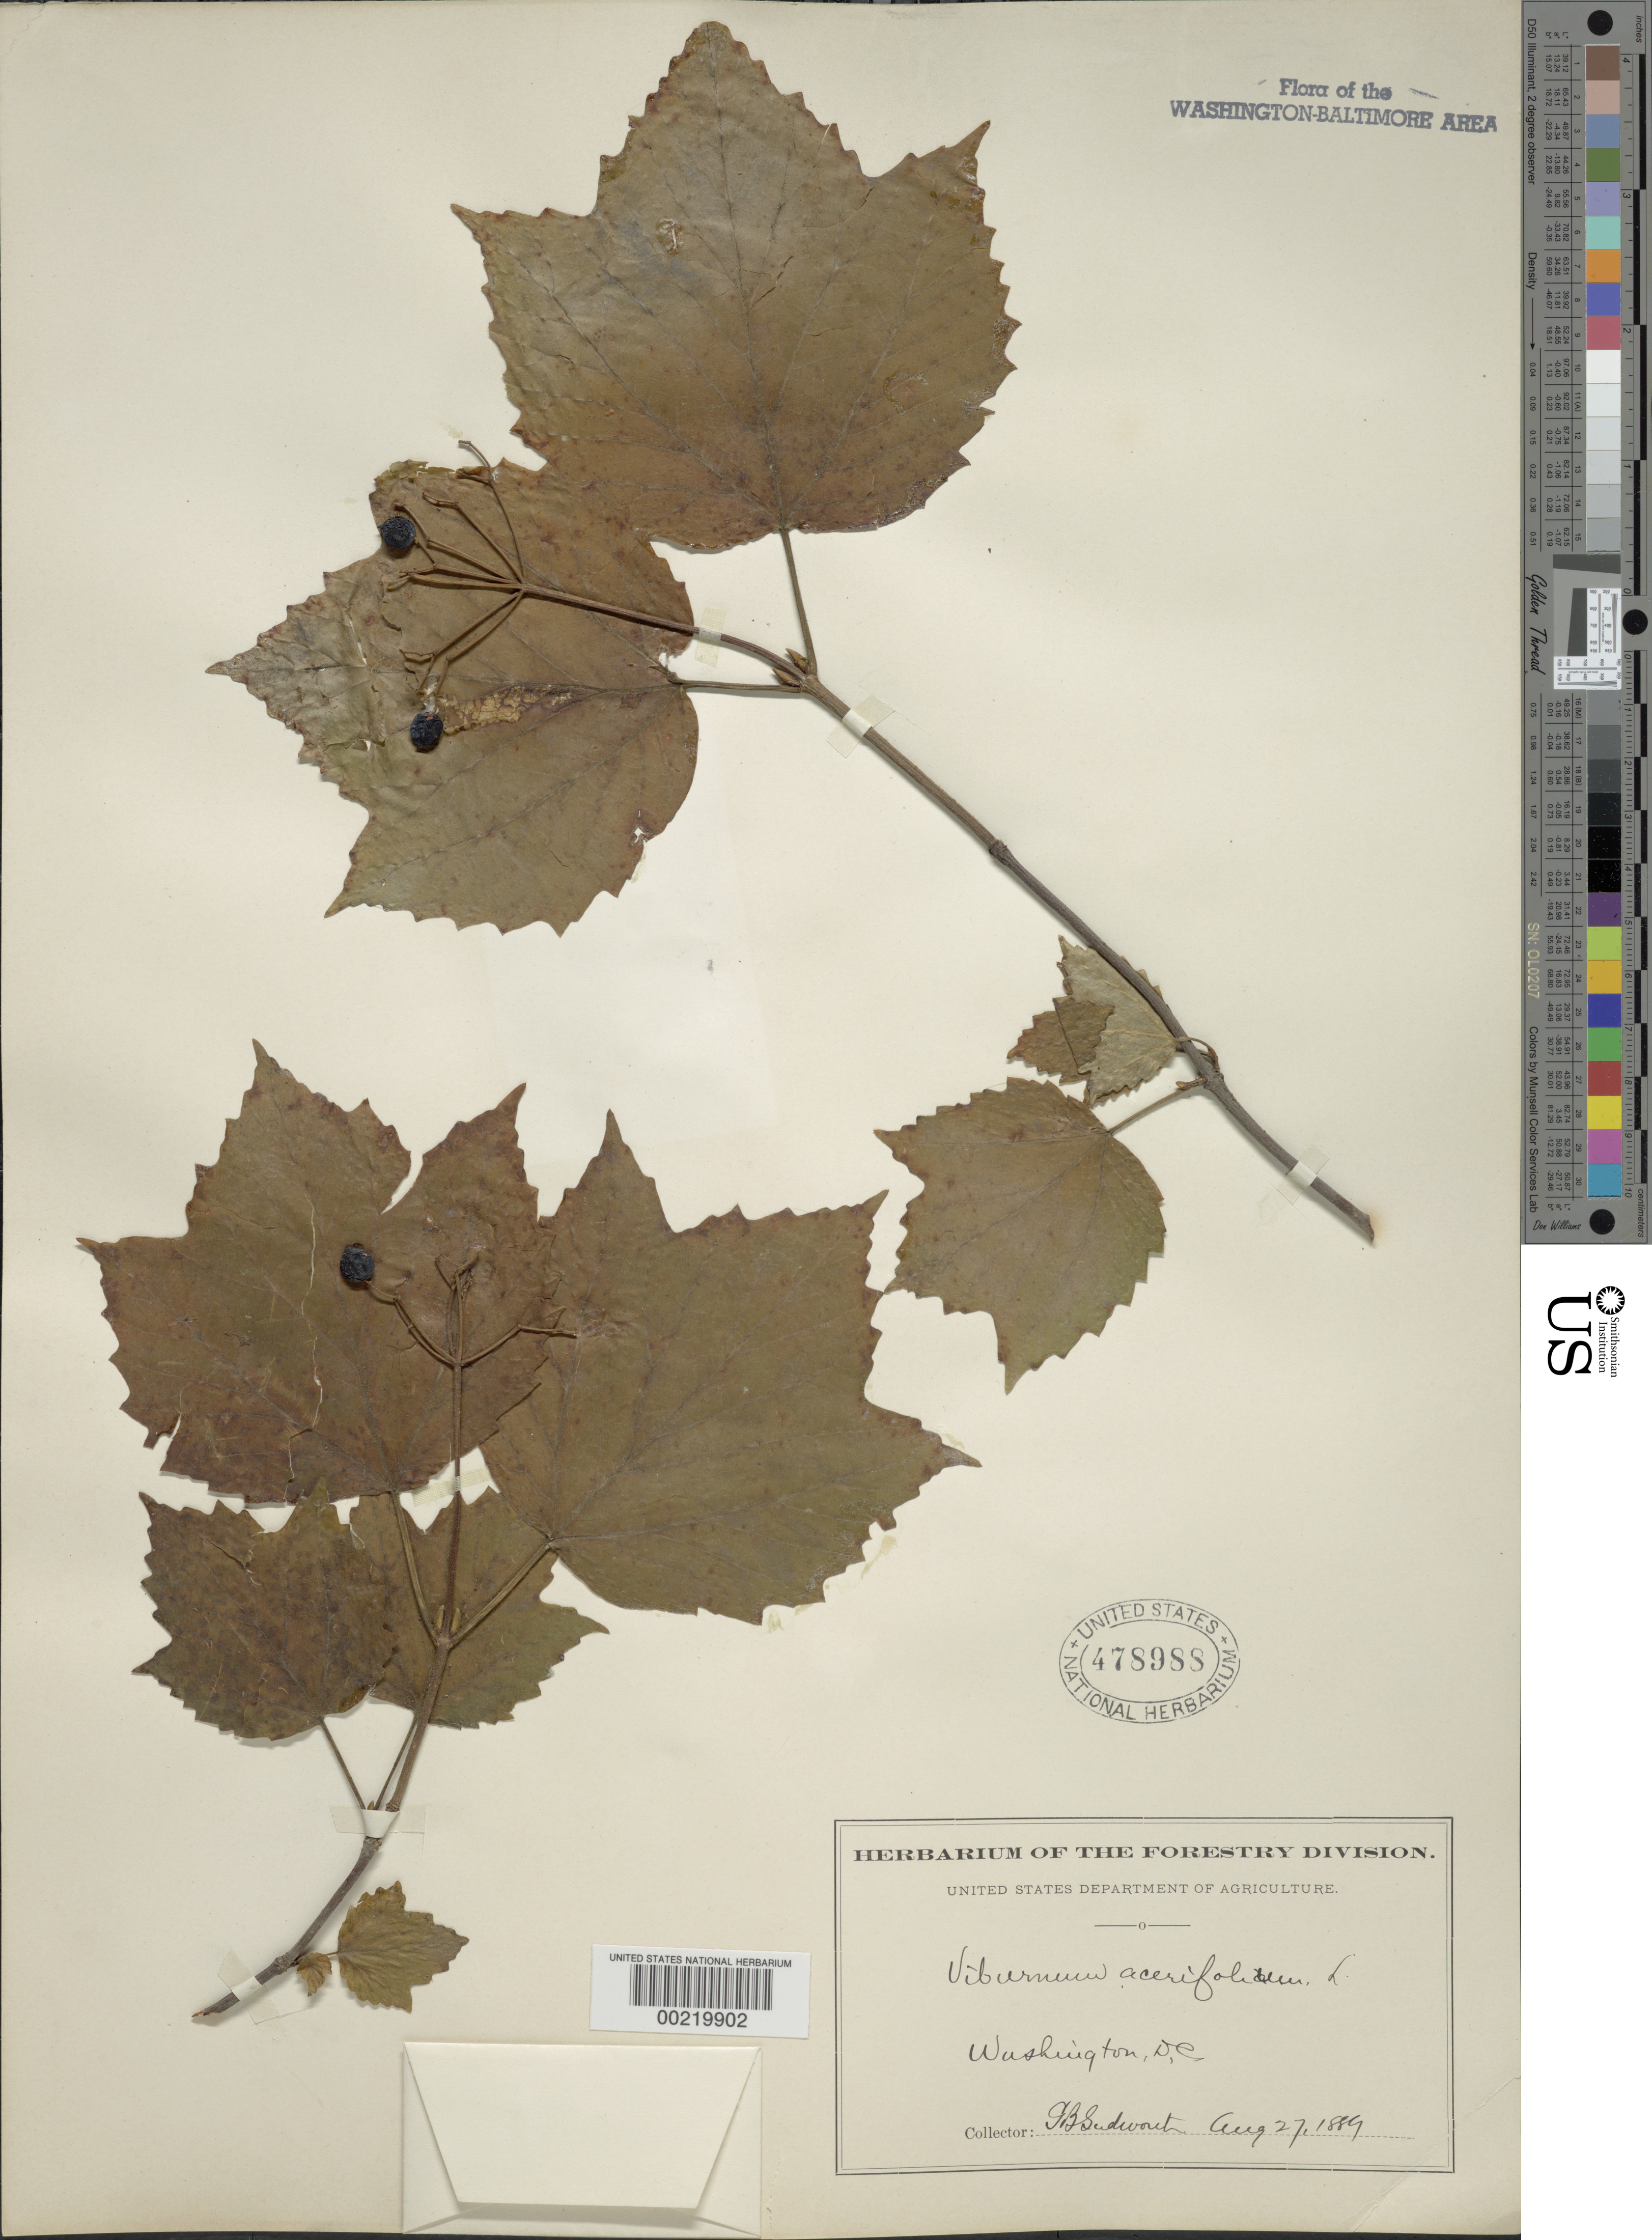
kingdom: Plantae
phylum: Tracheophyta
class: Magnoliopsida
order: Dipsacales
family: Viburnaceae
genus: Viburnum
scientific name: Viburnum acerifolium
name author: L.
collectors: G. B. Sudworth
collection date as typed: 27 Aug 1889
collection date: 1889-08-27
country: United States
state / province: District of Columbia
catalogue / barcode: US 478988